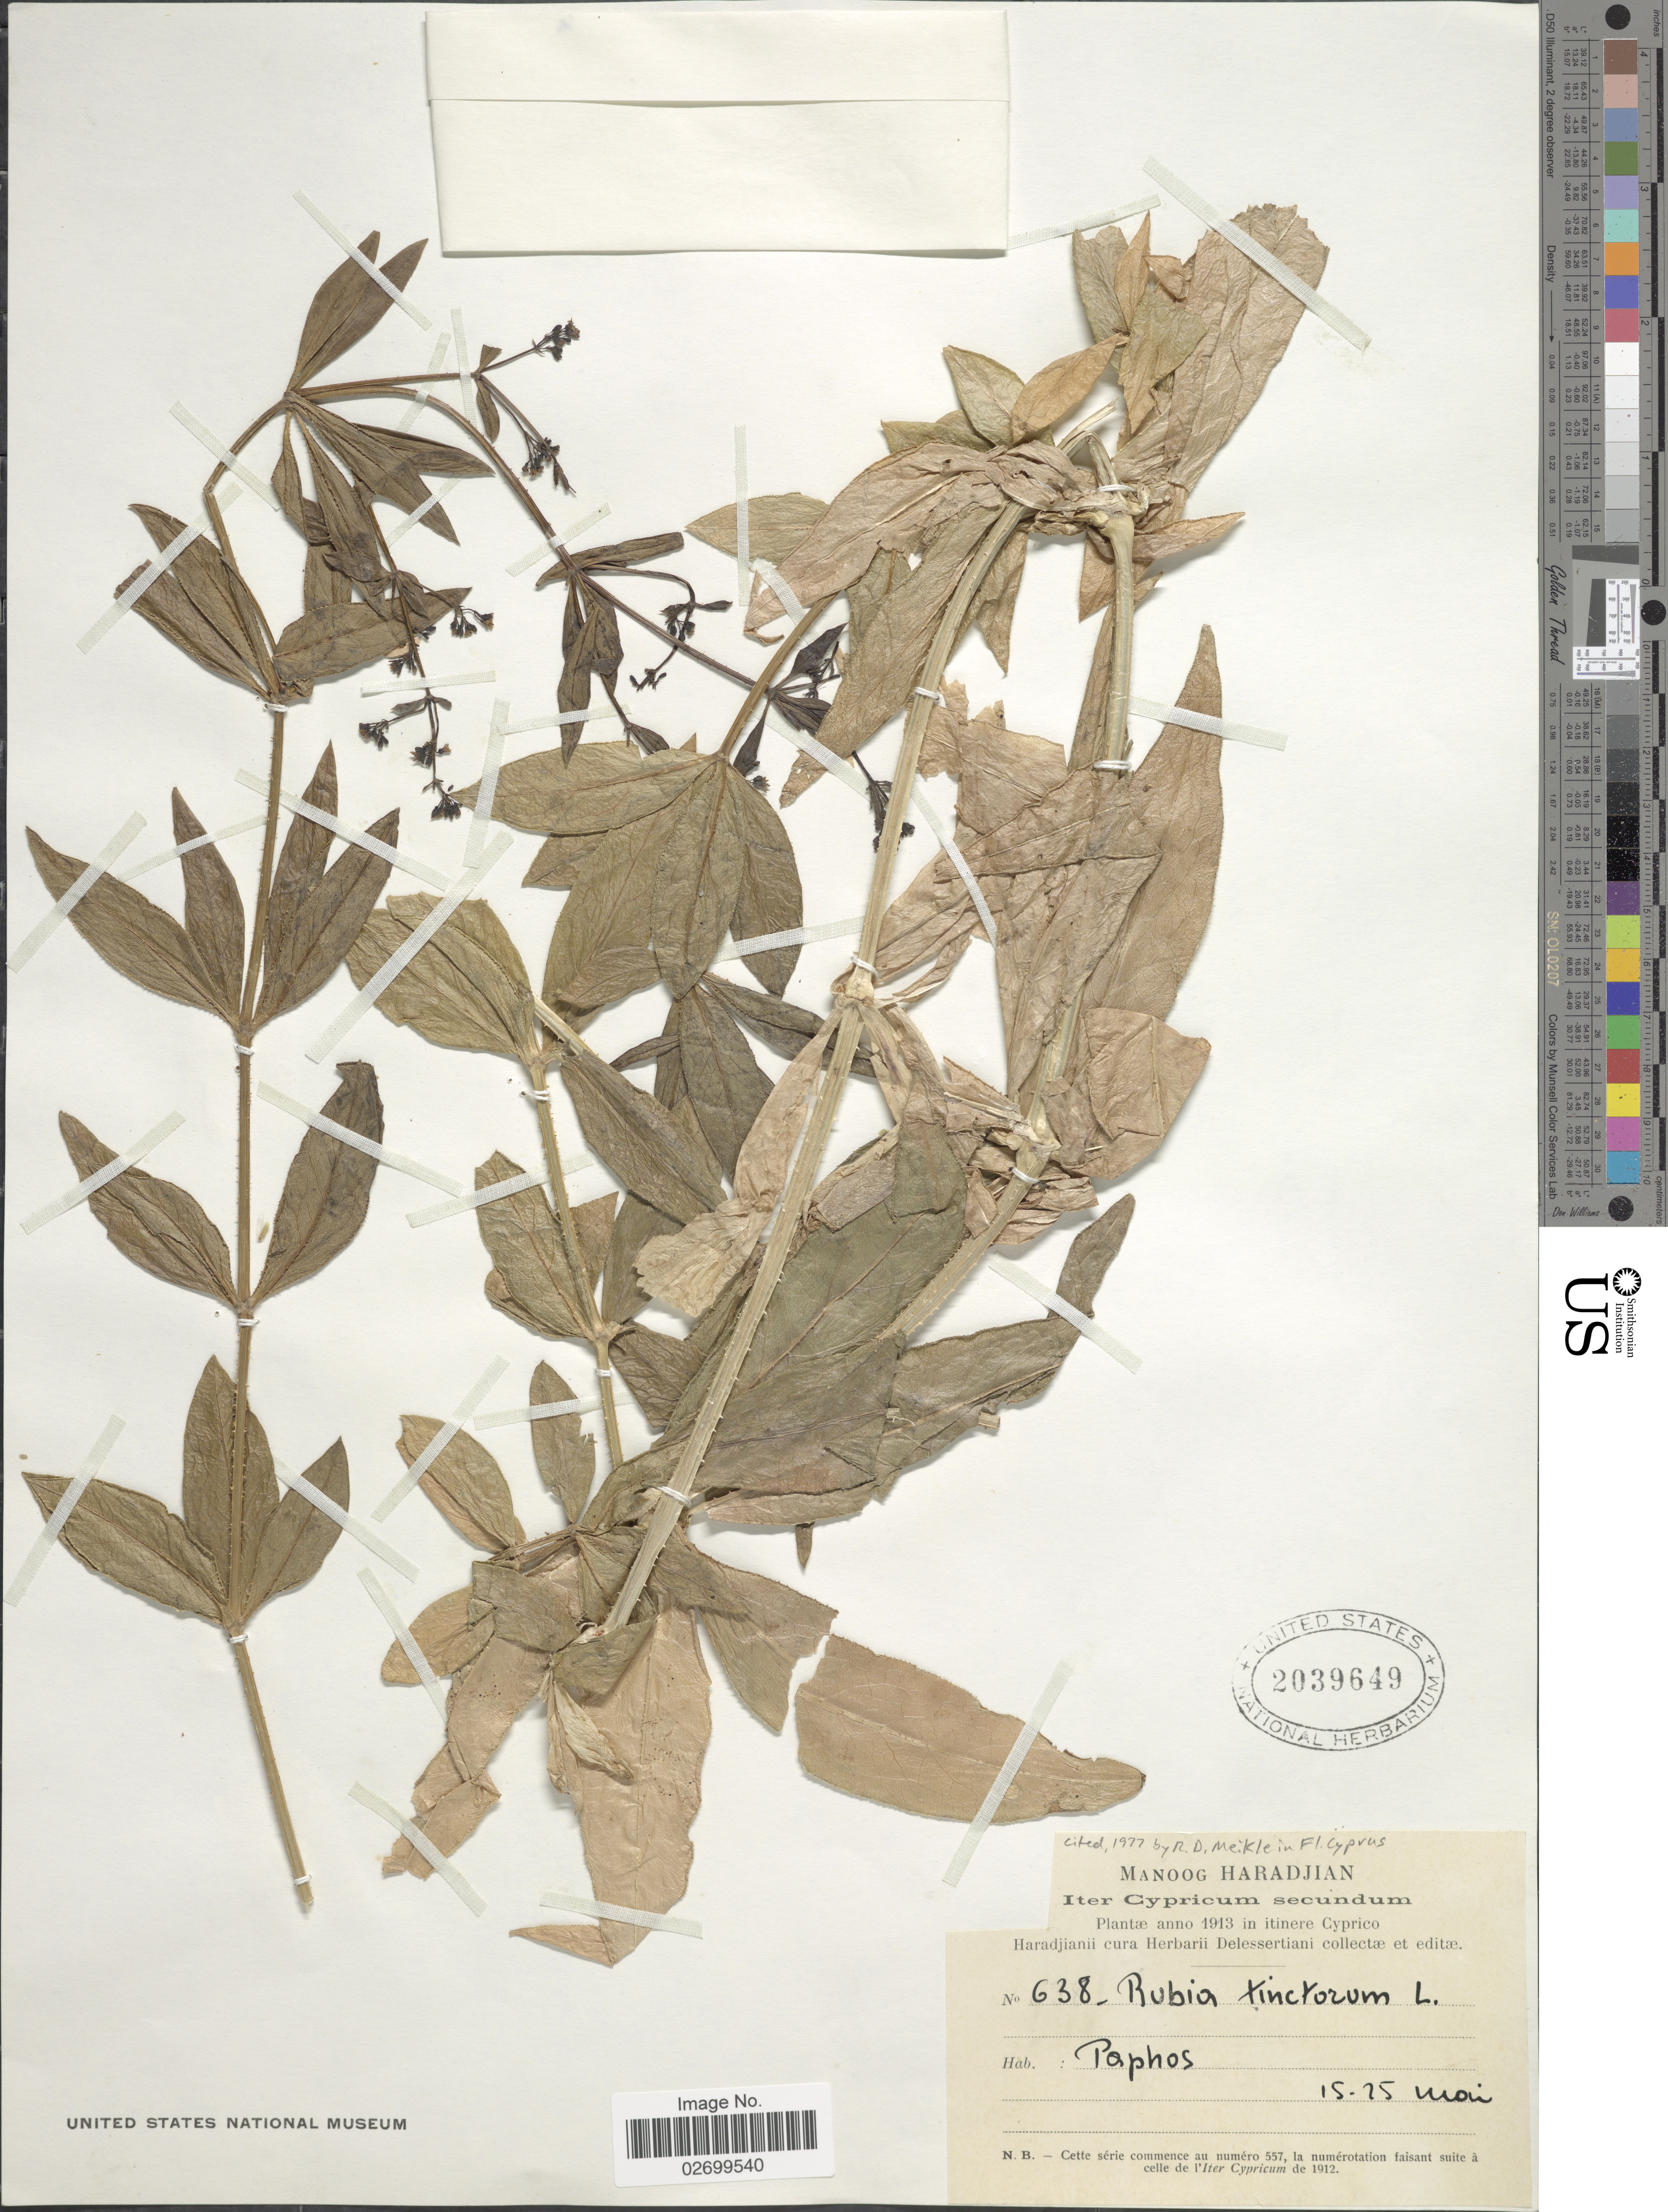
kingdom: Plantae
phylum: Tracheophyta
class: Magnoliopsida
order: Gentianales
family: Rubiaceae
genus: Rubia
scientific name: Rubia tinctorum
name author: L.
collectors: M. Haradjian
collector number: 368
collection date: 1912-05-15/1912-05-25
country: Cyprus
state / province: Páfos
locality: Iter Cypricum secundum, in itinere Cyprico, Paphos.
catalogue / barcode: US 2039649